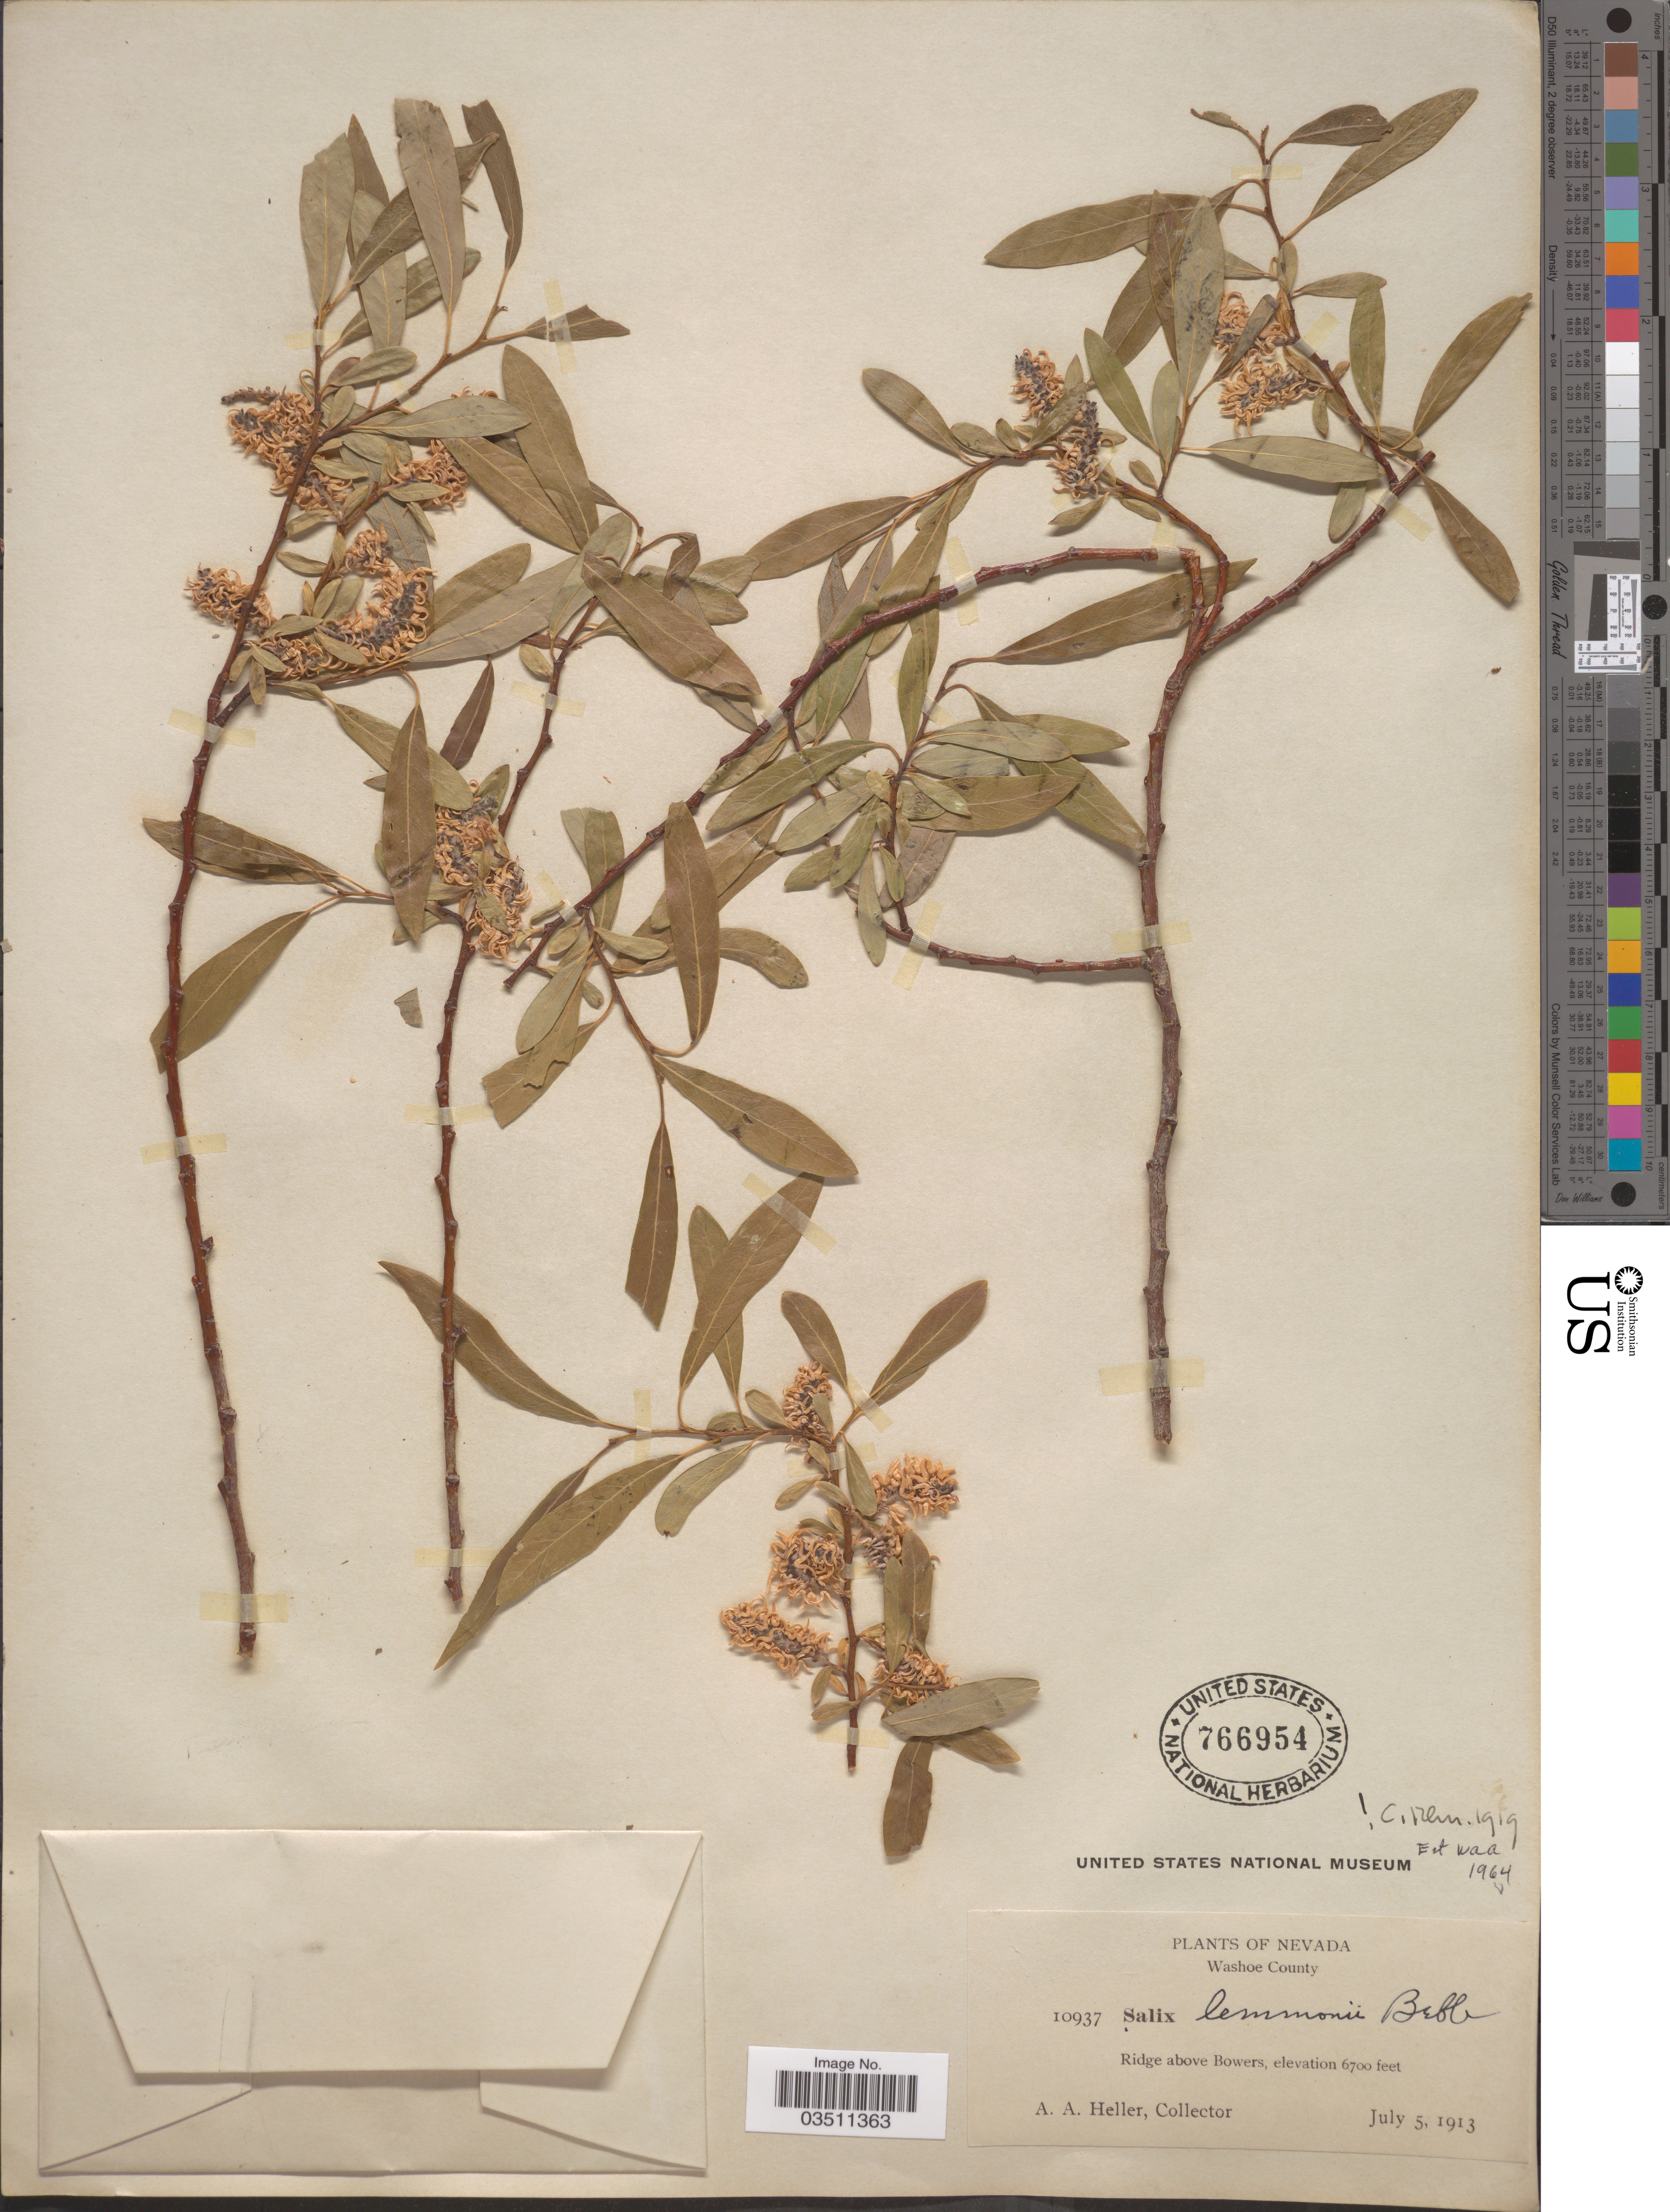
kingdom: Plantae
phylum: Tracheophyta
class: Magnoliopsida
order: Malpighiales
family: Salicaceae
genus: Salix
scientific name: Salix lemmonii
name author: Bebb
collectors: A. A. Heller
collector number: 10937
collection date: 1913-07-05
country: United States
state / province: Nevada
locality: Washoe County. Ridge above Bowers.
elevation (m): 2042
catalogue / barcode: US 766954